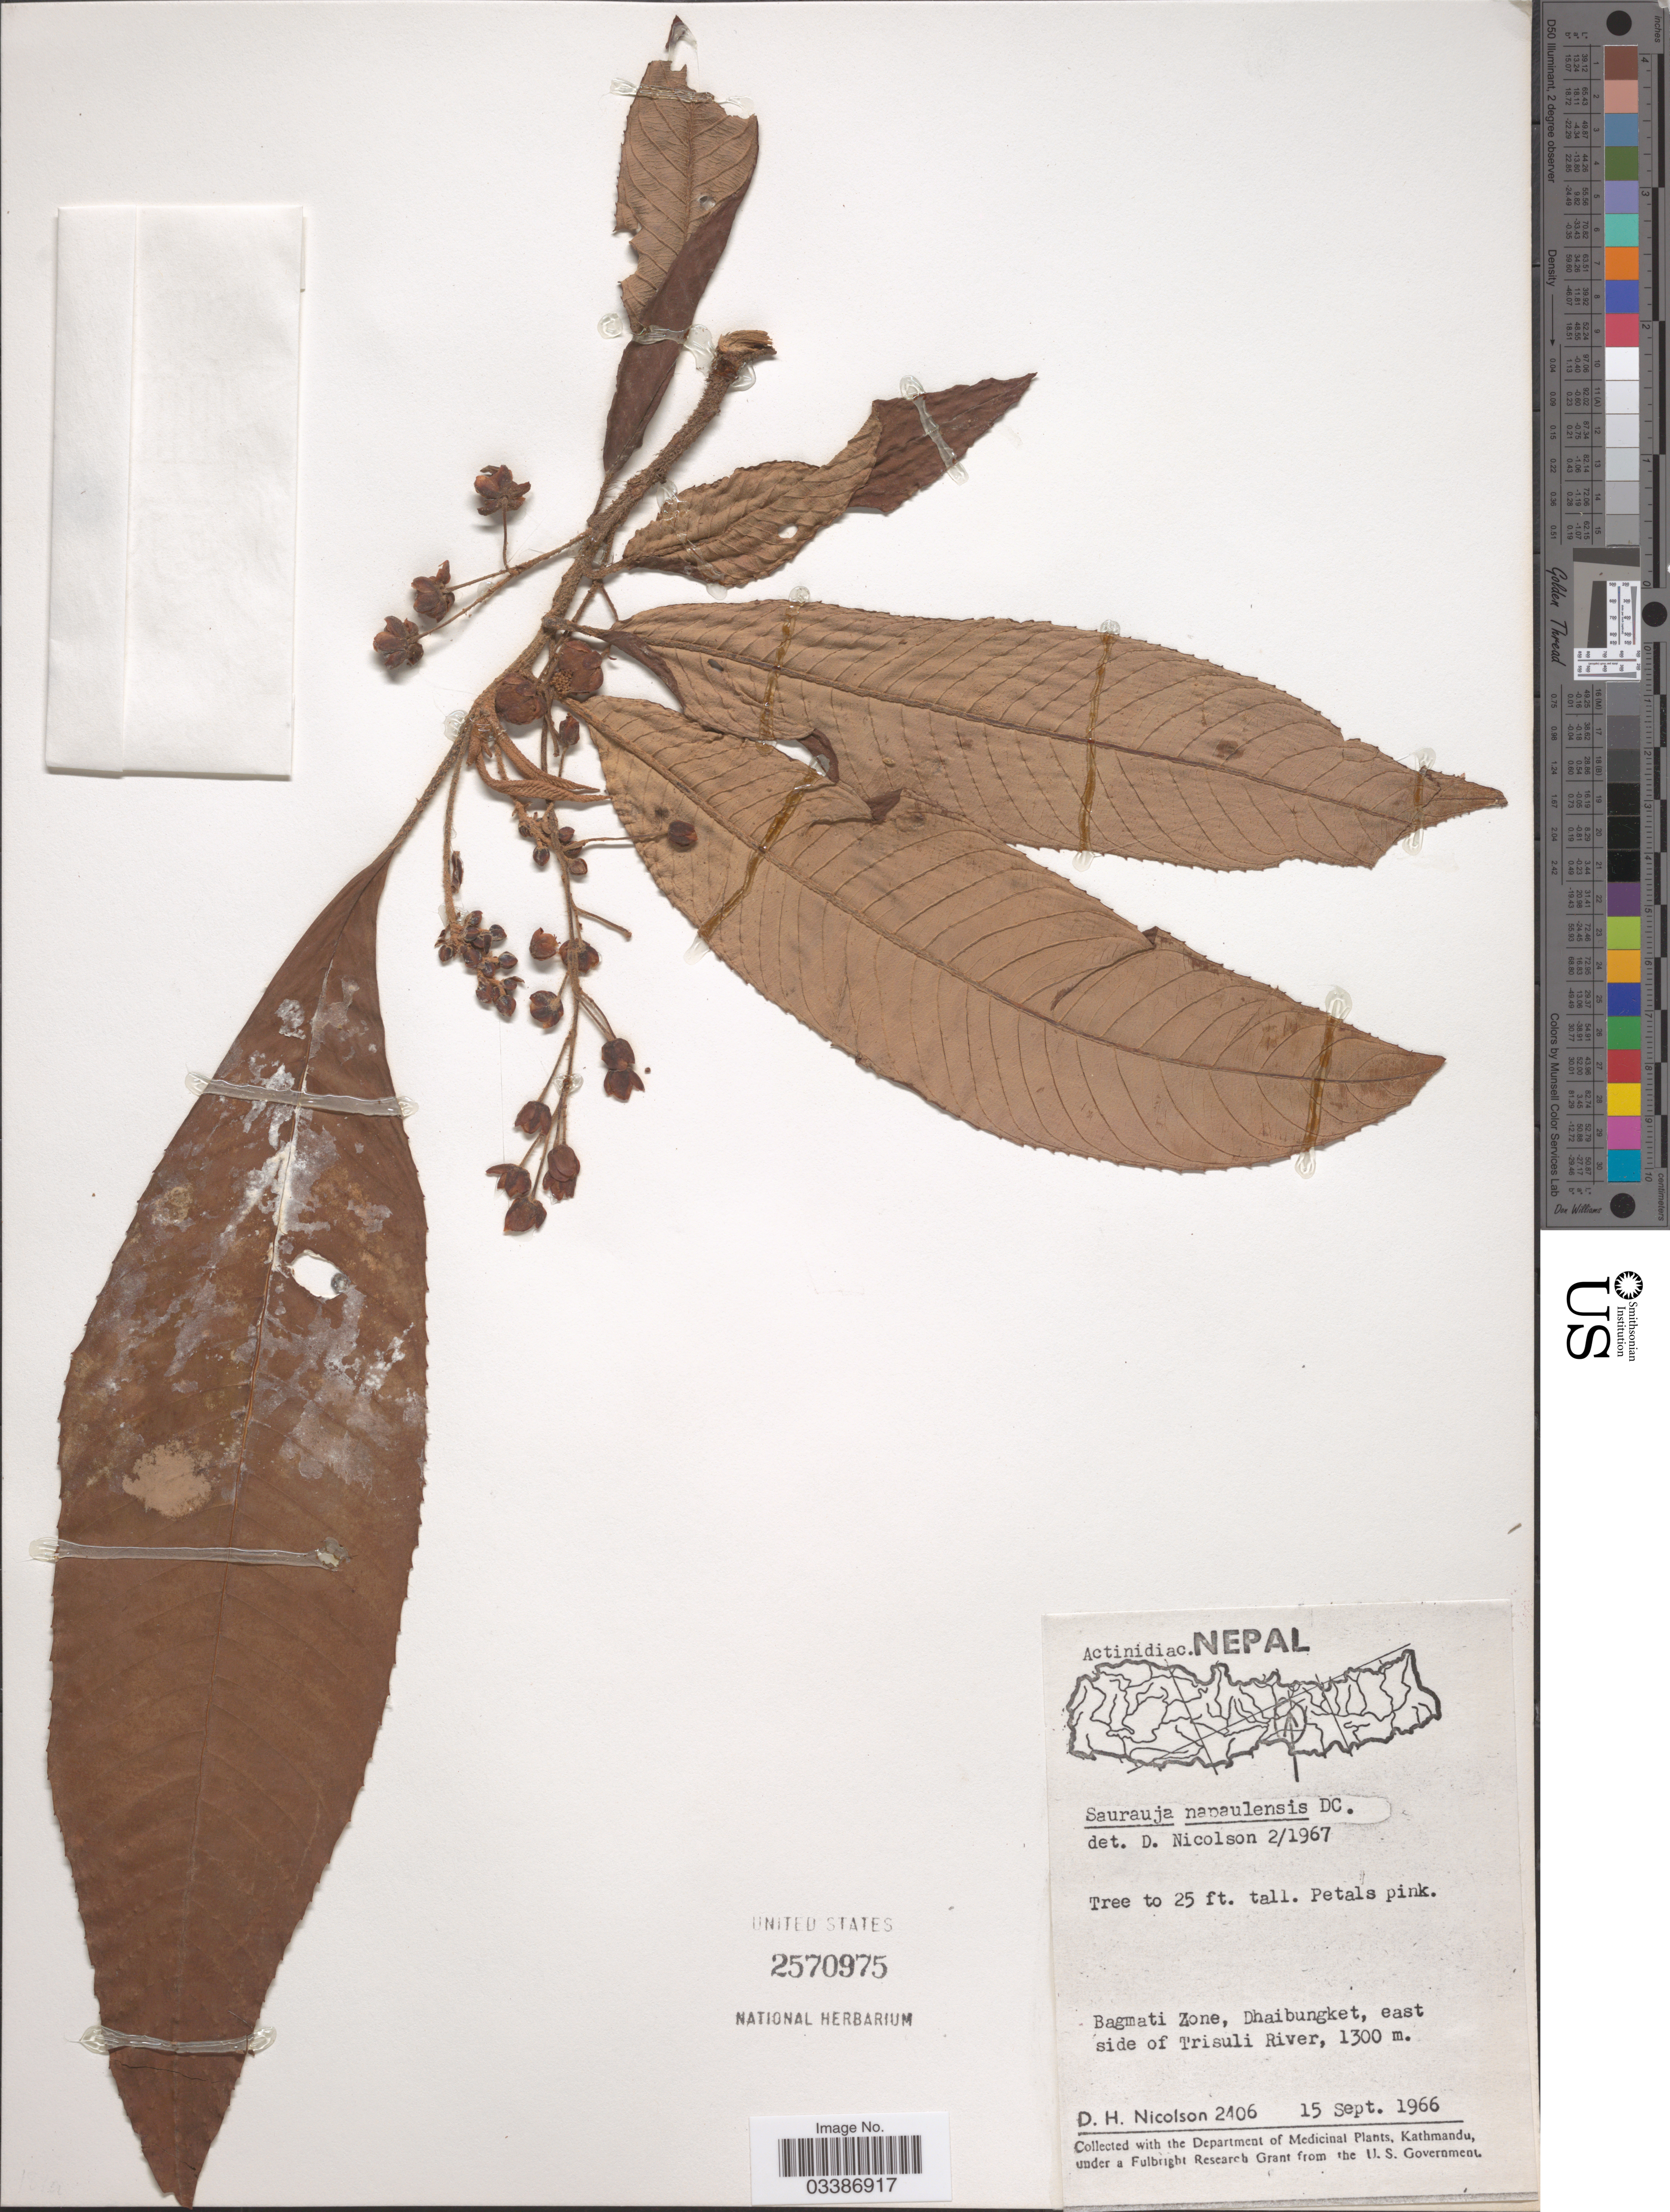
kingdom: Plantae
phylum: Tracheophyta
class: Magnoliopsida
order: Ericales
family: Actinidiaceae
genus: Saurauia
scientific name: Saurauia napaulensis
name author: DC.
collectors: D. H. Nicolson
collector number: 2406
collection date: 1966-09-15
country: Nepal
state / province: Bagmati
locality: Bagmati Zone, Dhaibungket, east side of Trisuli River.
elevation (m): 1300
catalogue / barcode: US 2570975